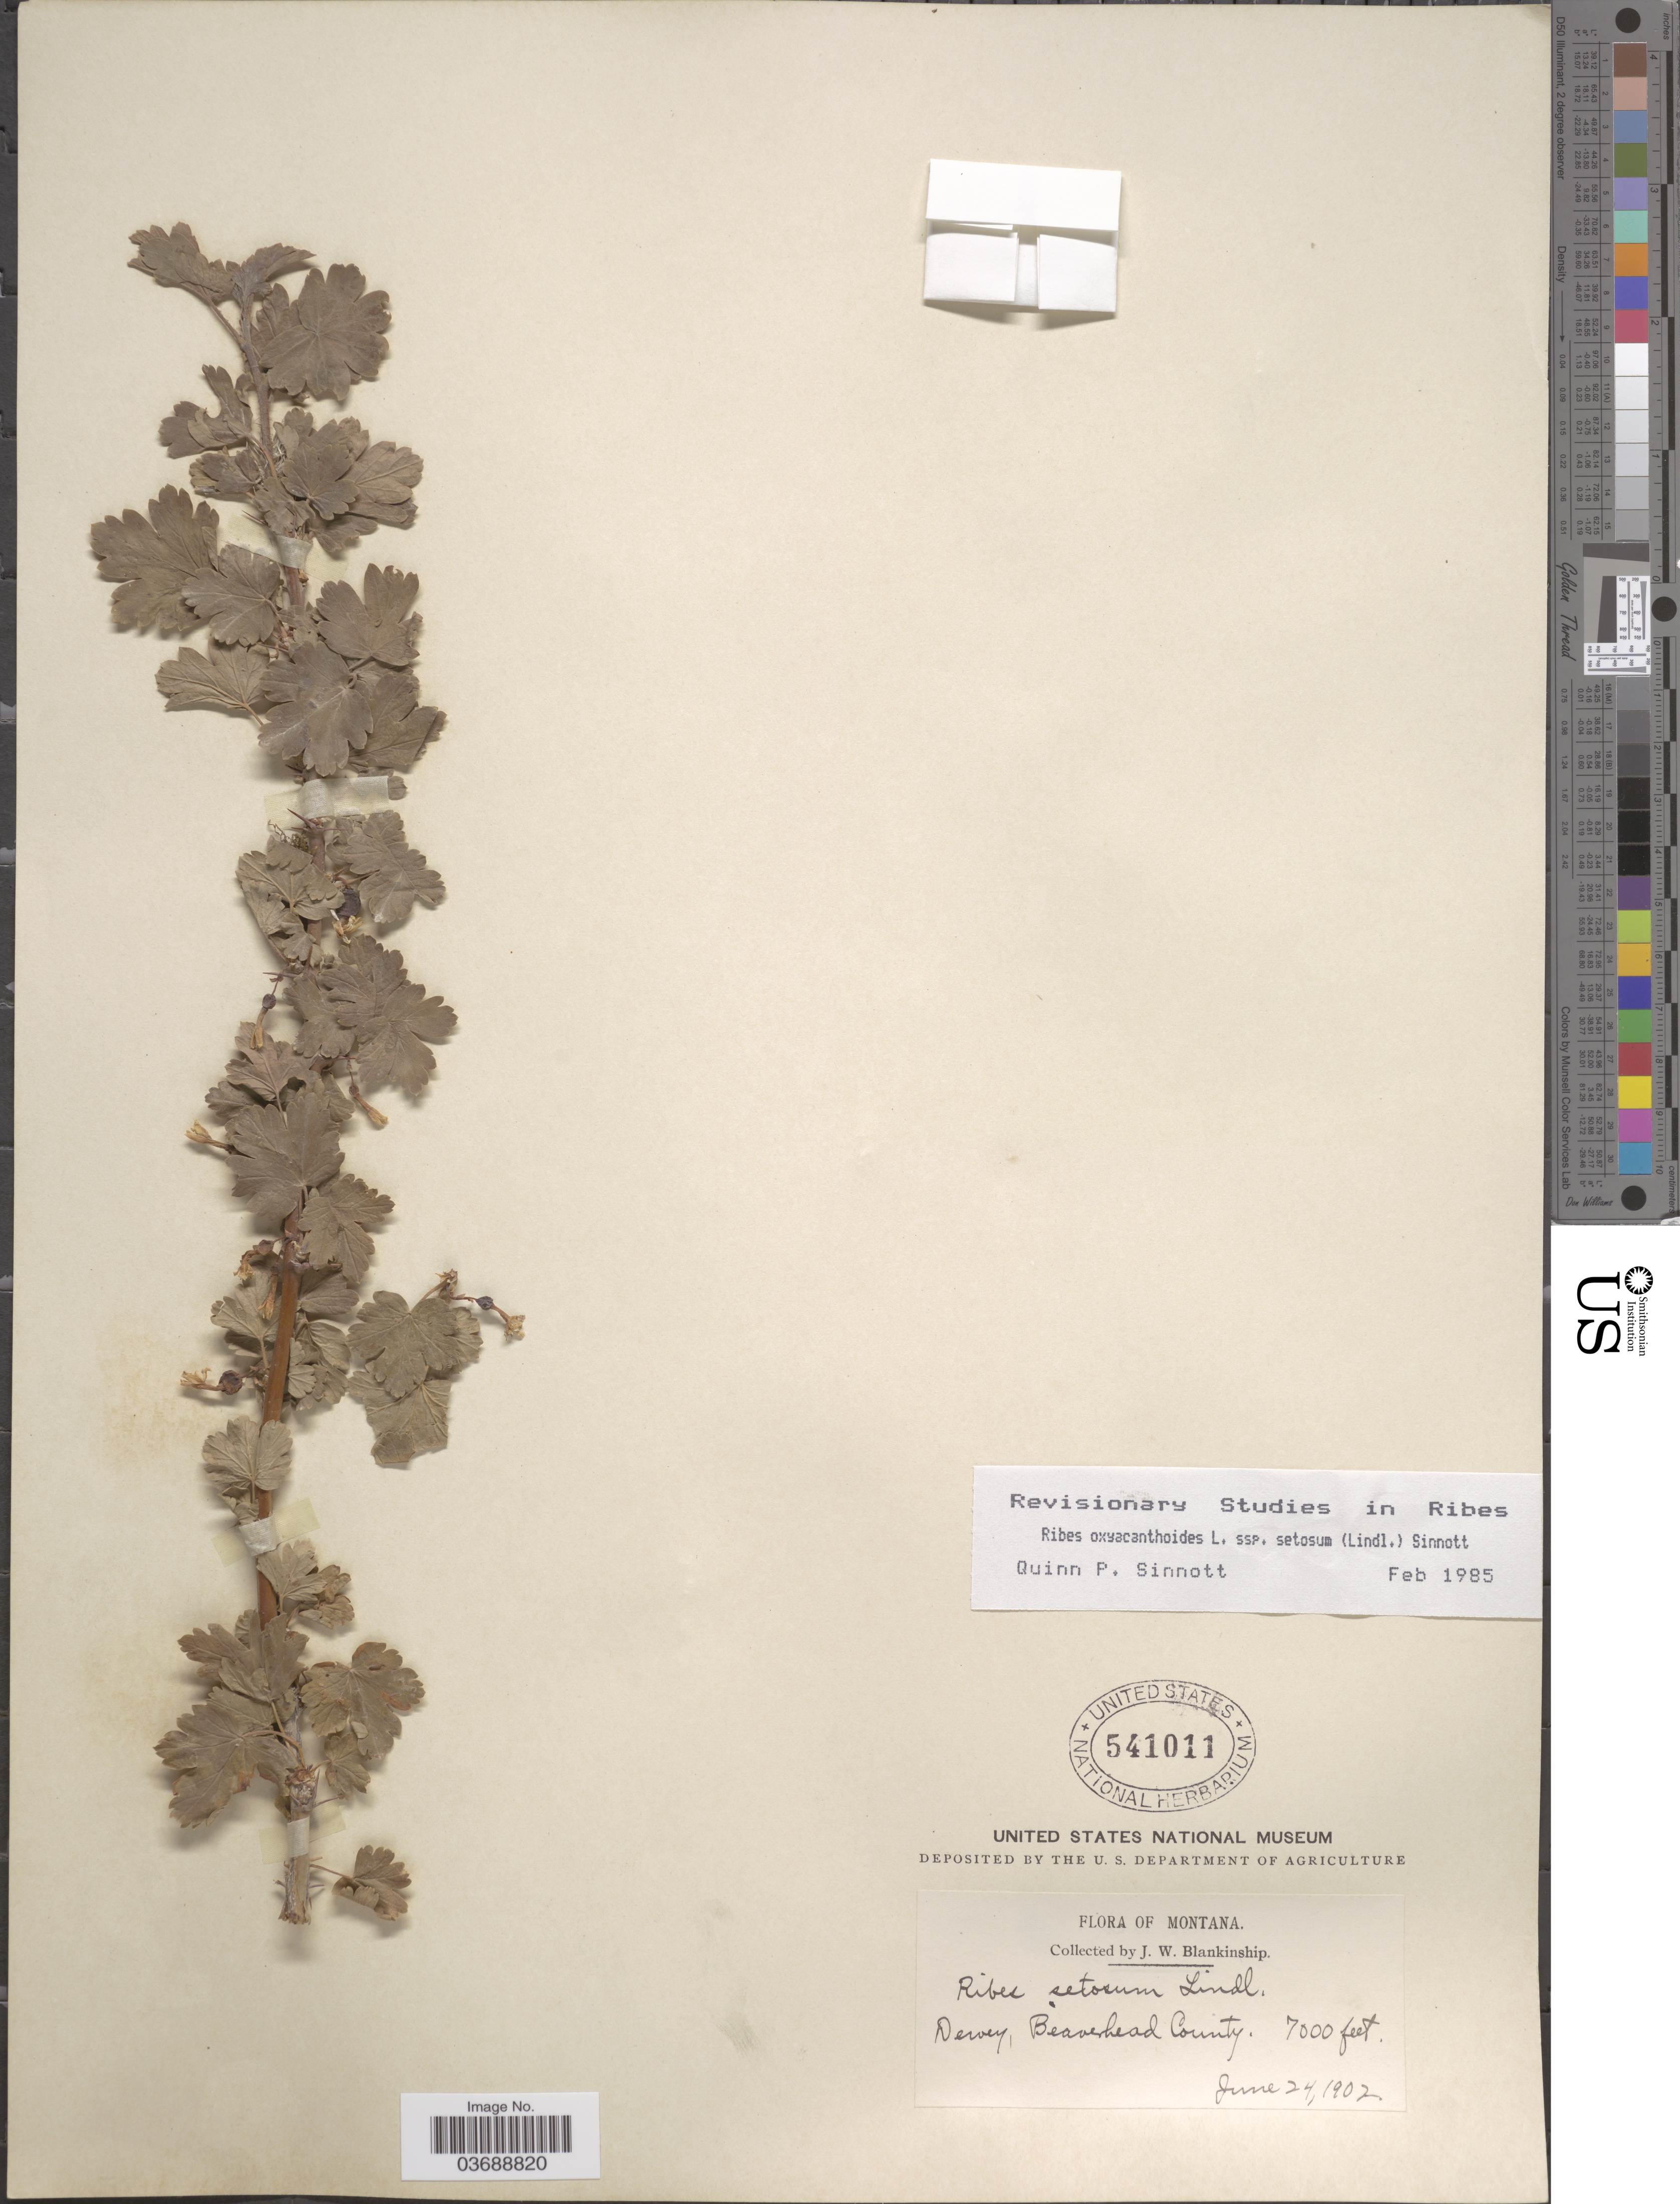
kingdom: Plantae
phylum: Tracheophyta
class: Magnoliopsida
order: Saxifragales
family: Grossulariaceae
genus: Ribes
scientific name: Ribes oxyacanthoides subsp. setosum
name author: (Lindl.) Q.P. Sinnott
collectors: J. W. Blankinship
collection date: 1902-06-24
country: United States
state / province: Montana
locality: Dewey, Beaverhead County.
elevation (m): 2134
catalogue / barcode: US 541011